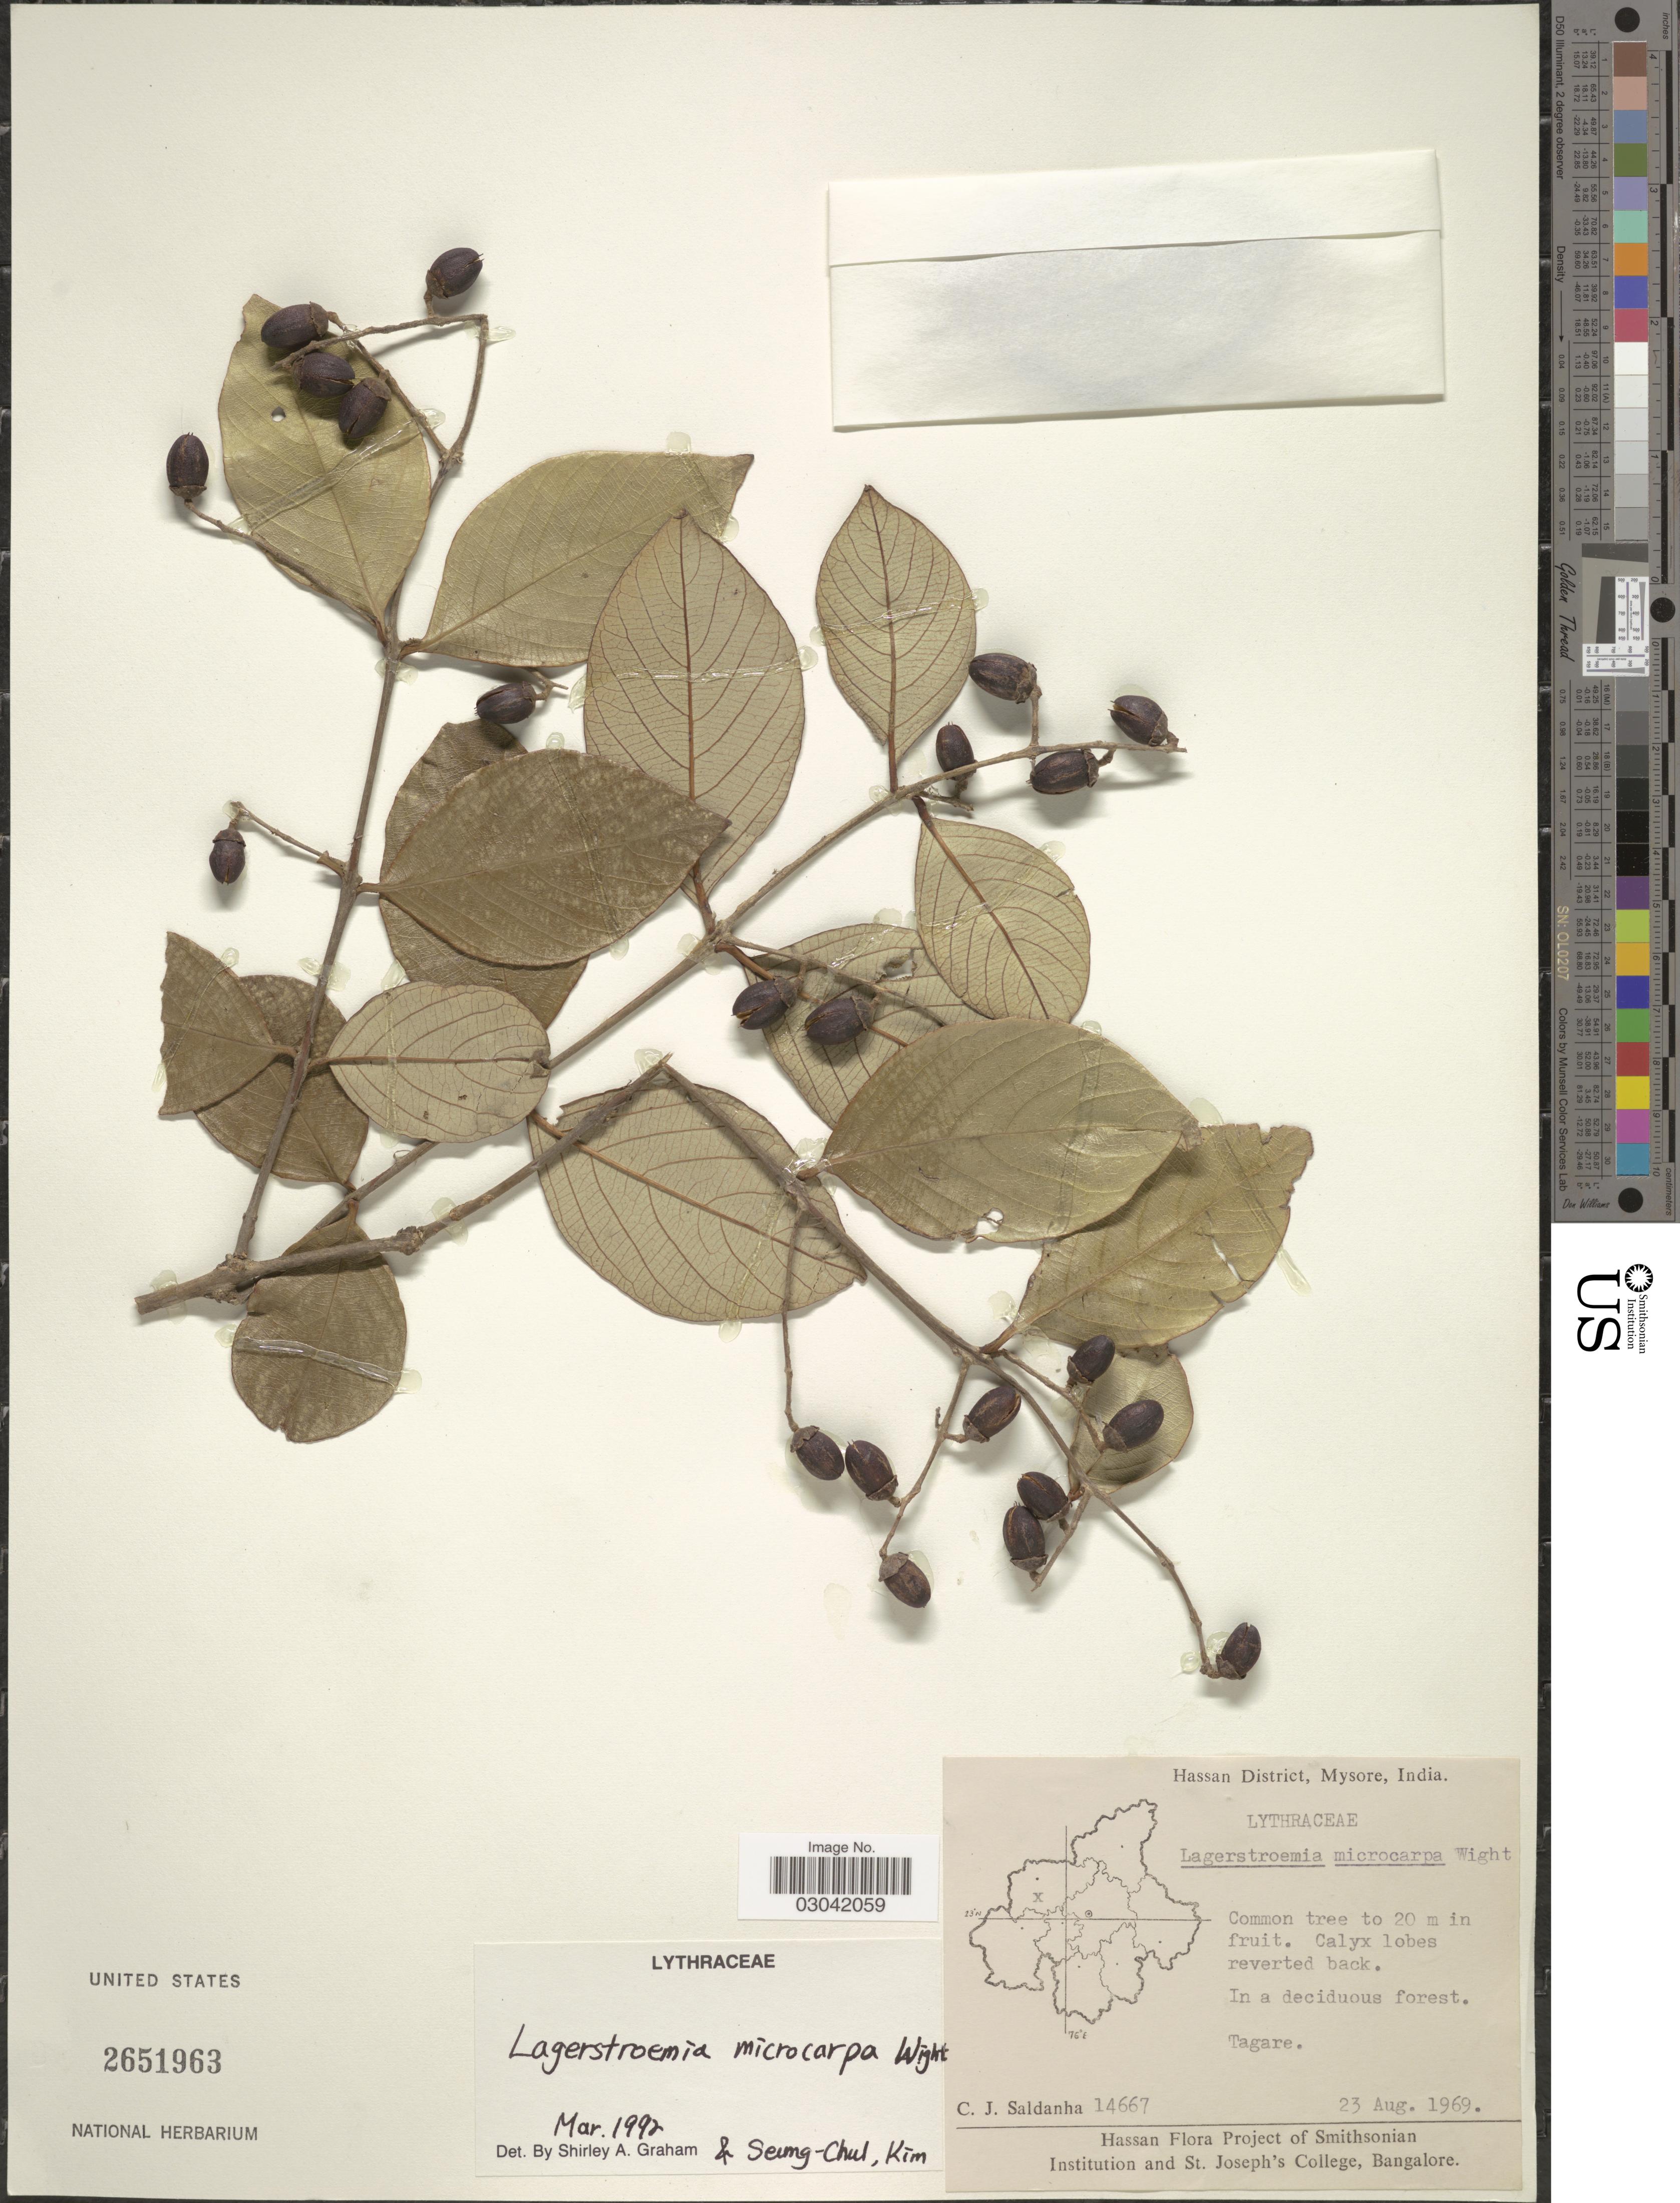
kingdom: Plantae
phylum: Tracheophyta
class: Magnoliopsida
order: Myrtales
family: Lythraceae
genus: Lagerstroemia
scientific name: Lagerstroemia microcarpa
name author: Wight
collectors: C. J. Saldanha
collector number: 14667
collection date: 1969-08-23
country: India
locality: Hassan District, Mysore. Tagare.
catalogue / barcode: US 2651963